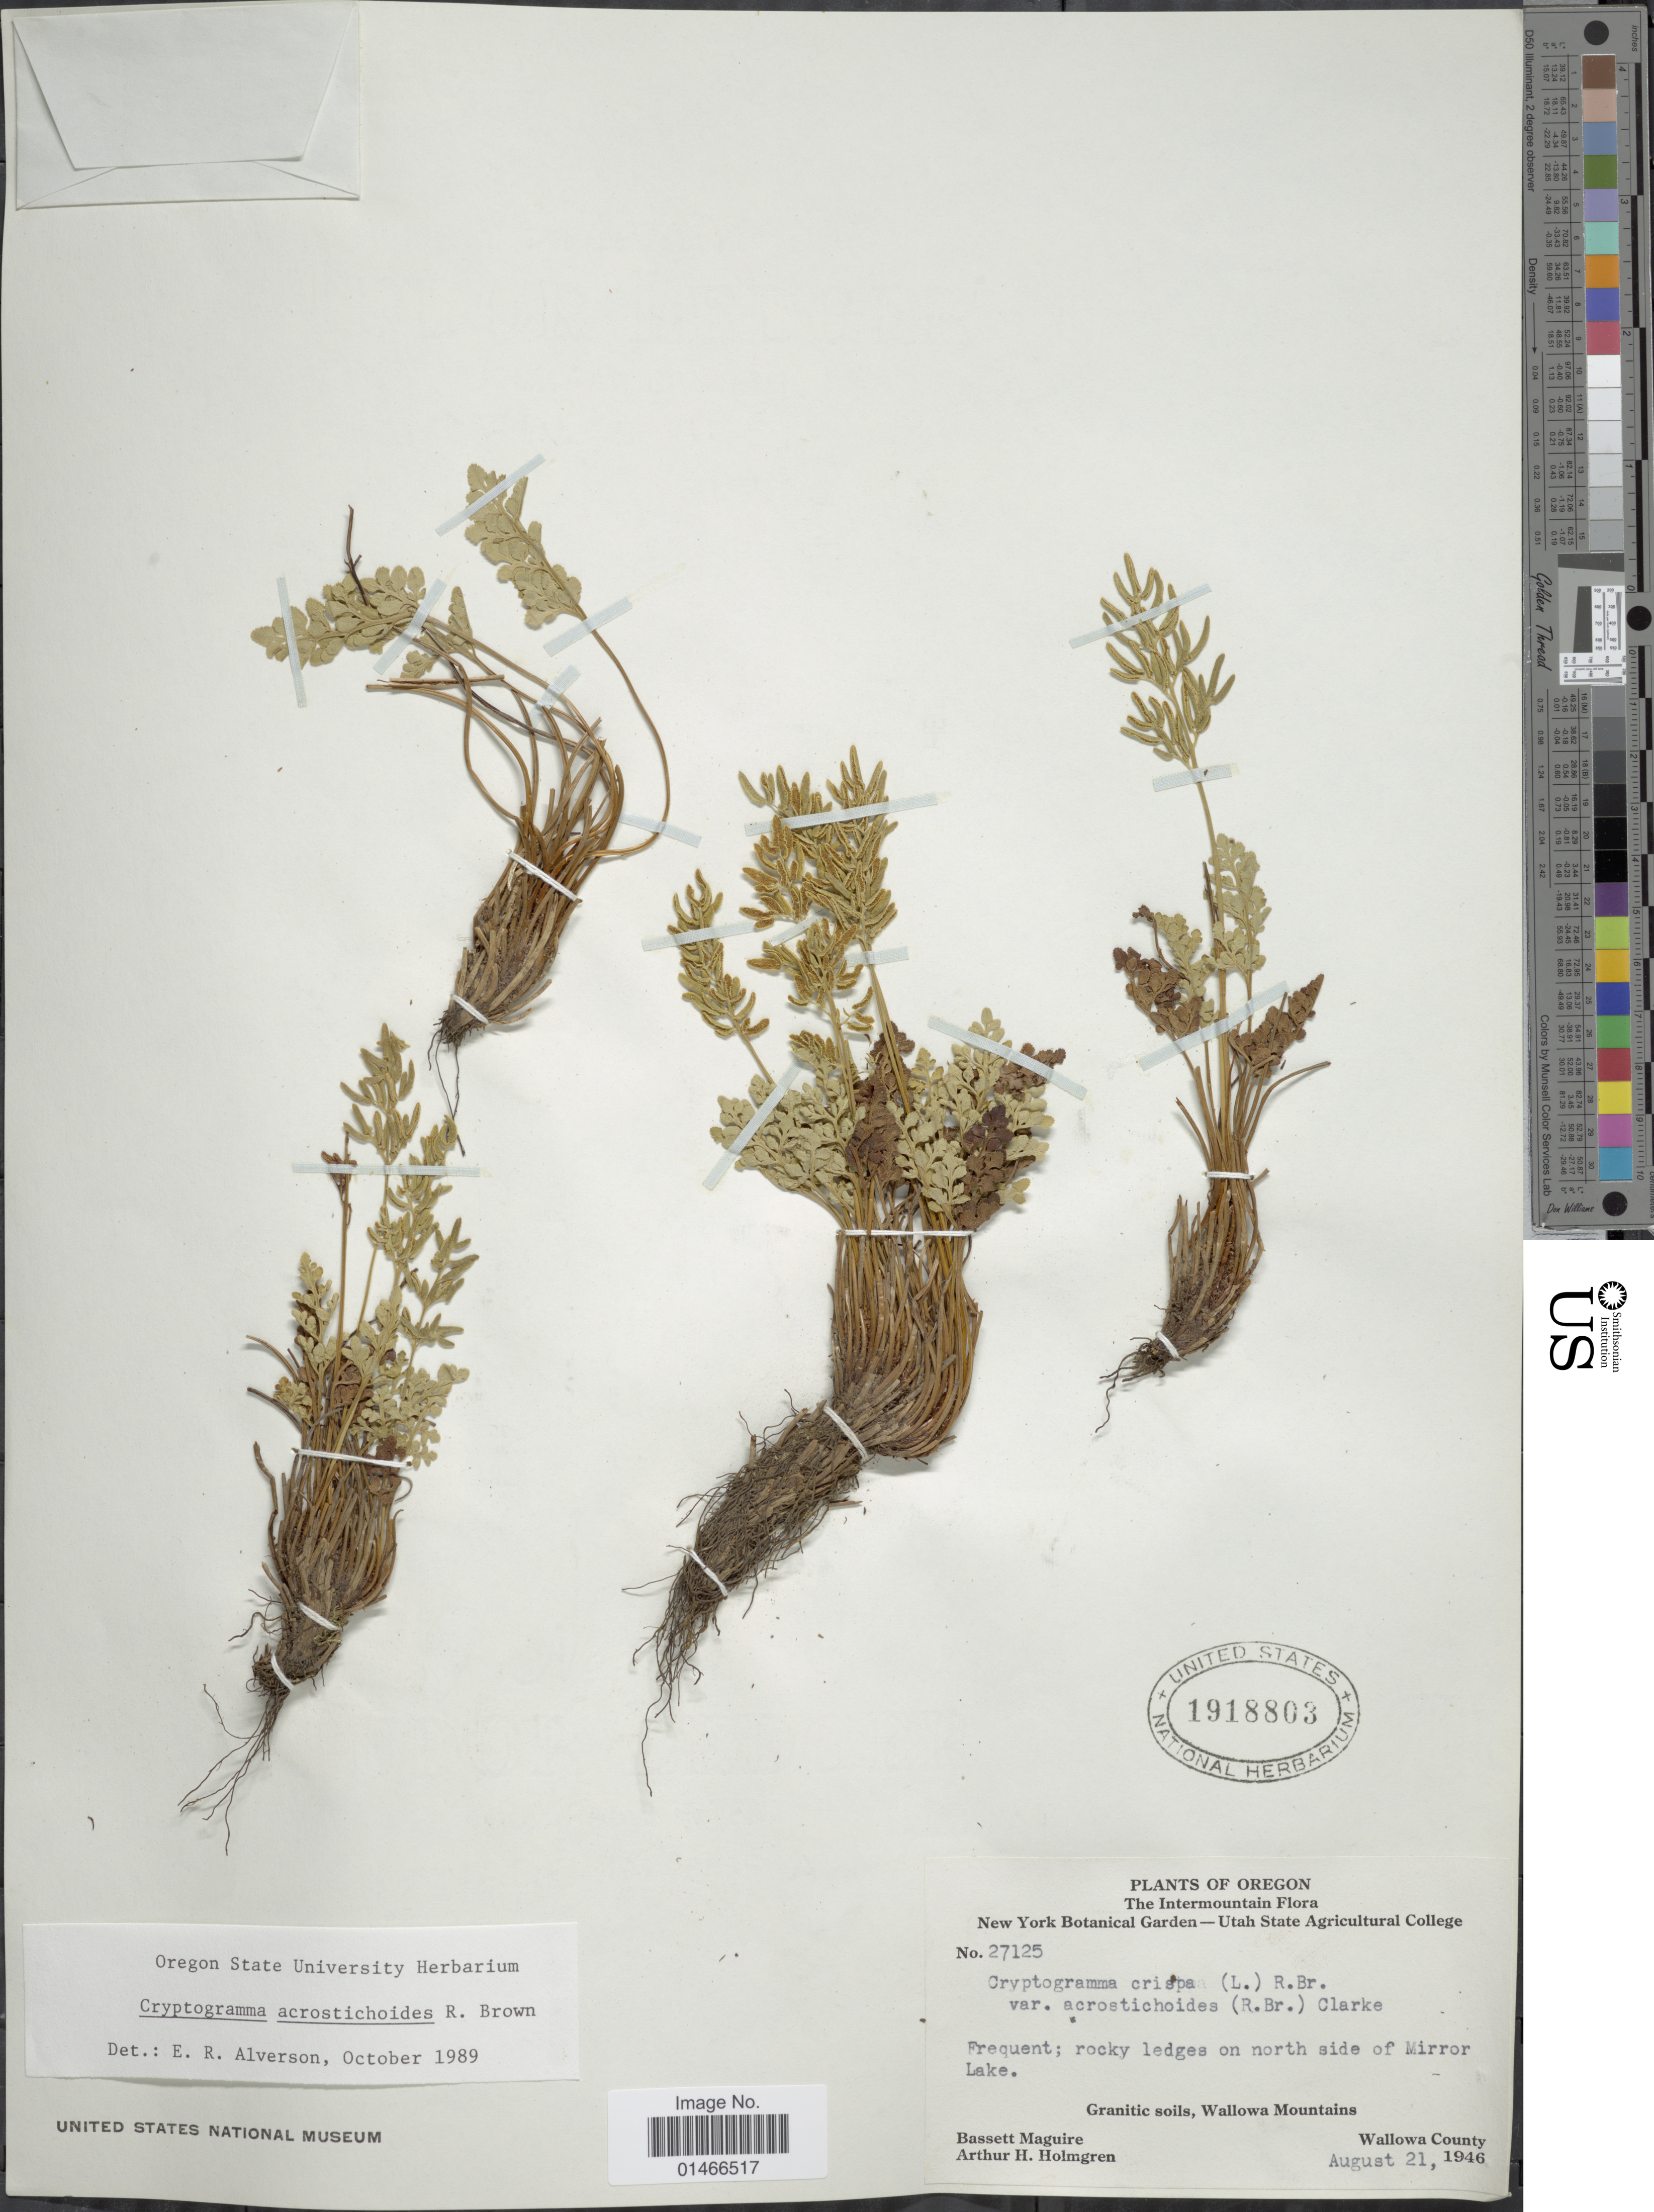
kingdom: Plantae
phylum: Tracheophyta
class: Polypodiopsida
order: Polypodiales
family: Pteridaceae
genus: Cryptogramma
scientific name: Cryptogramma acrostichoides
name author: R. Br.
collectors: B. Maguire & A. H. Holmgren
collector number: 27125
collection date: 1946-08-21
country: United States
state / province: Oregon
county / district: Wallowa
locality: The Intermountain Flora. On north side of Mirror Lake. Wallowa Moutains. Wallowa County.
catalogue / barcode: US 1918803